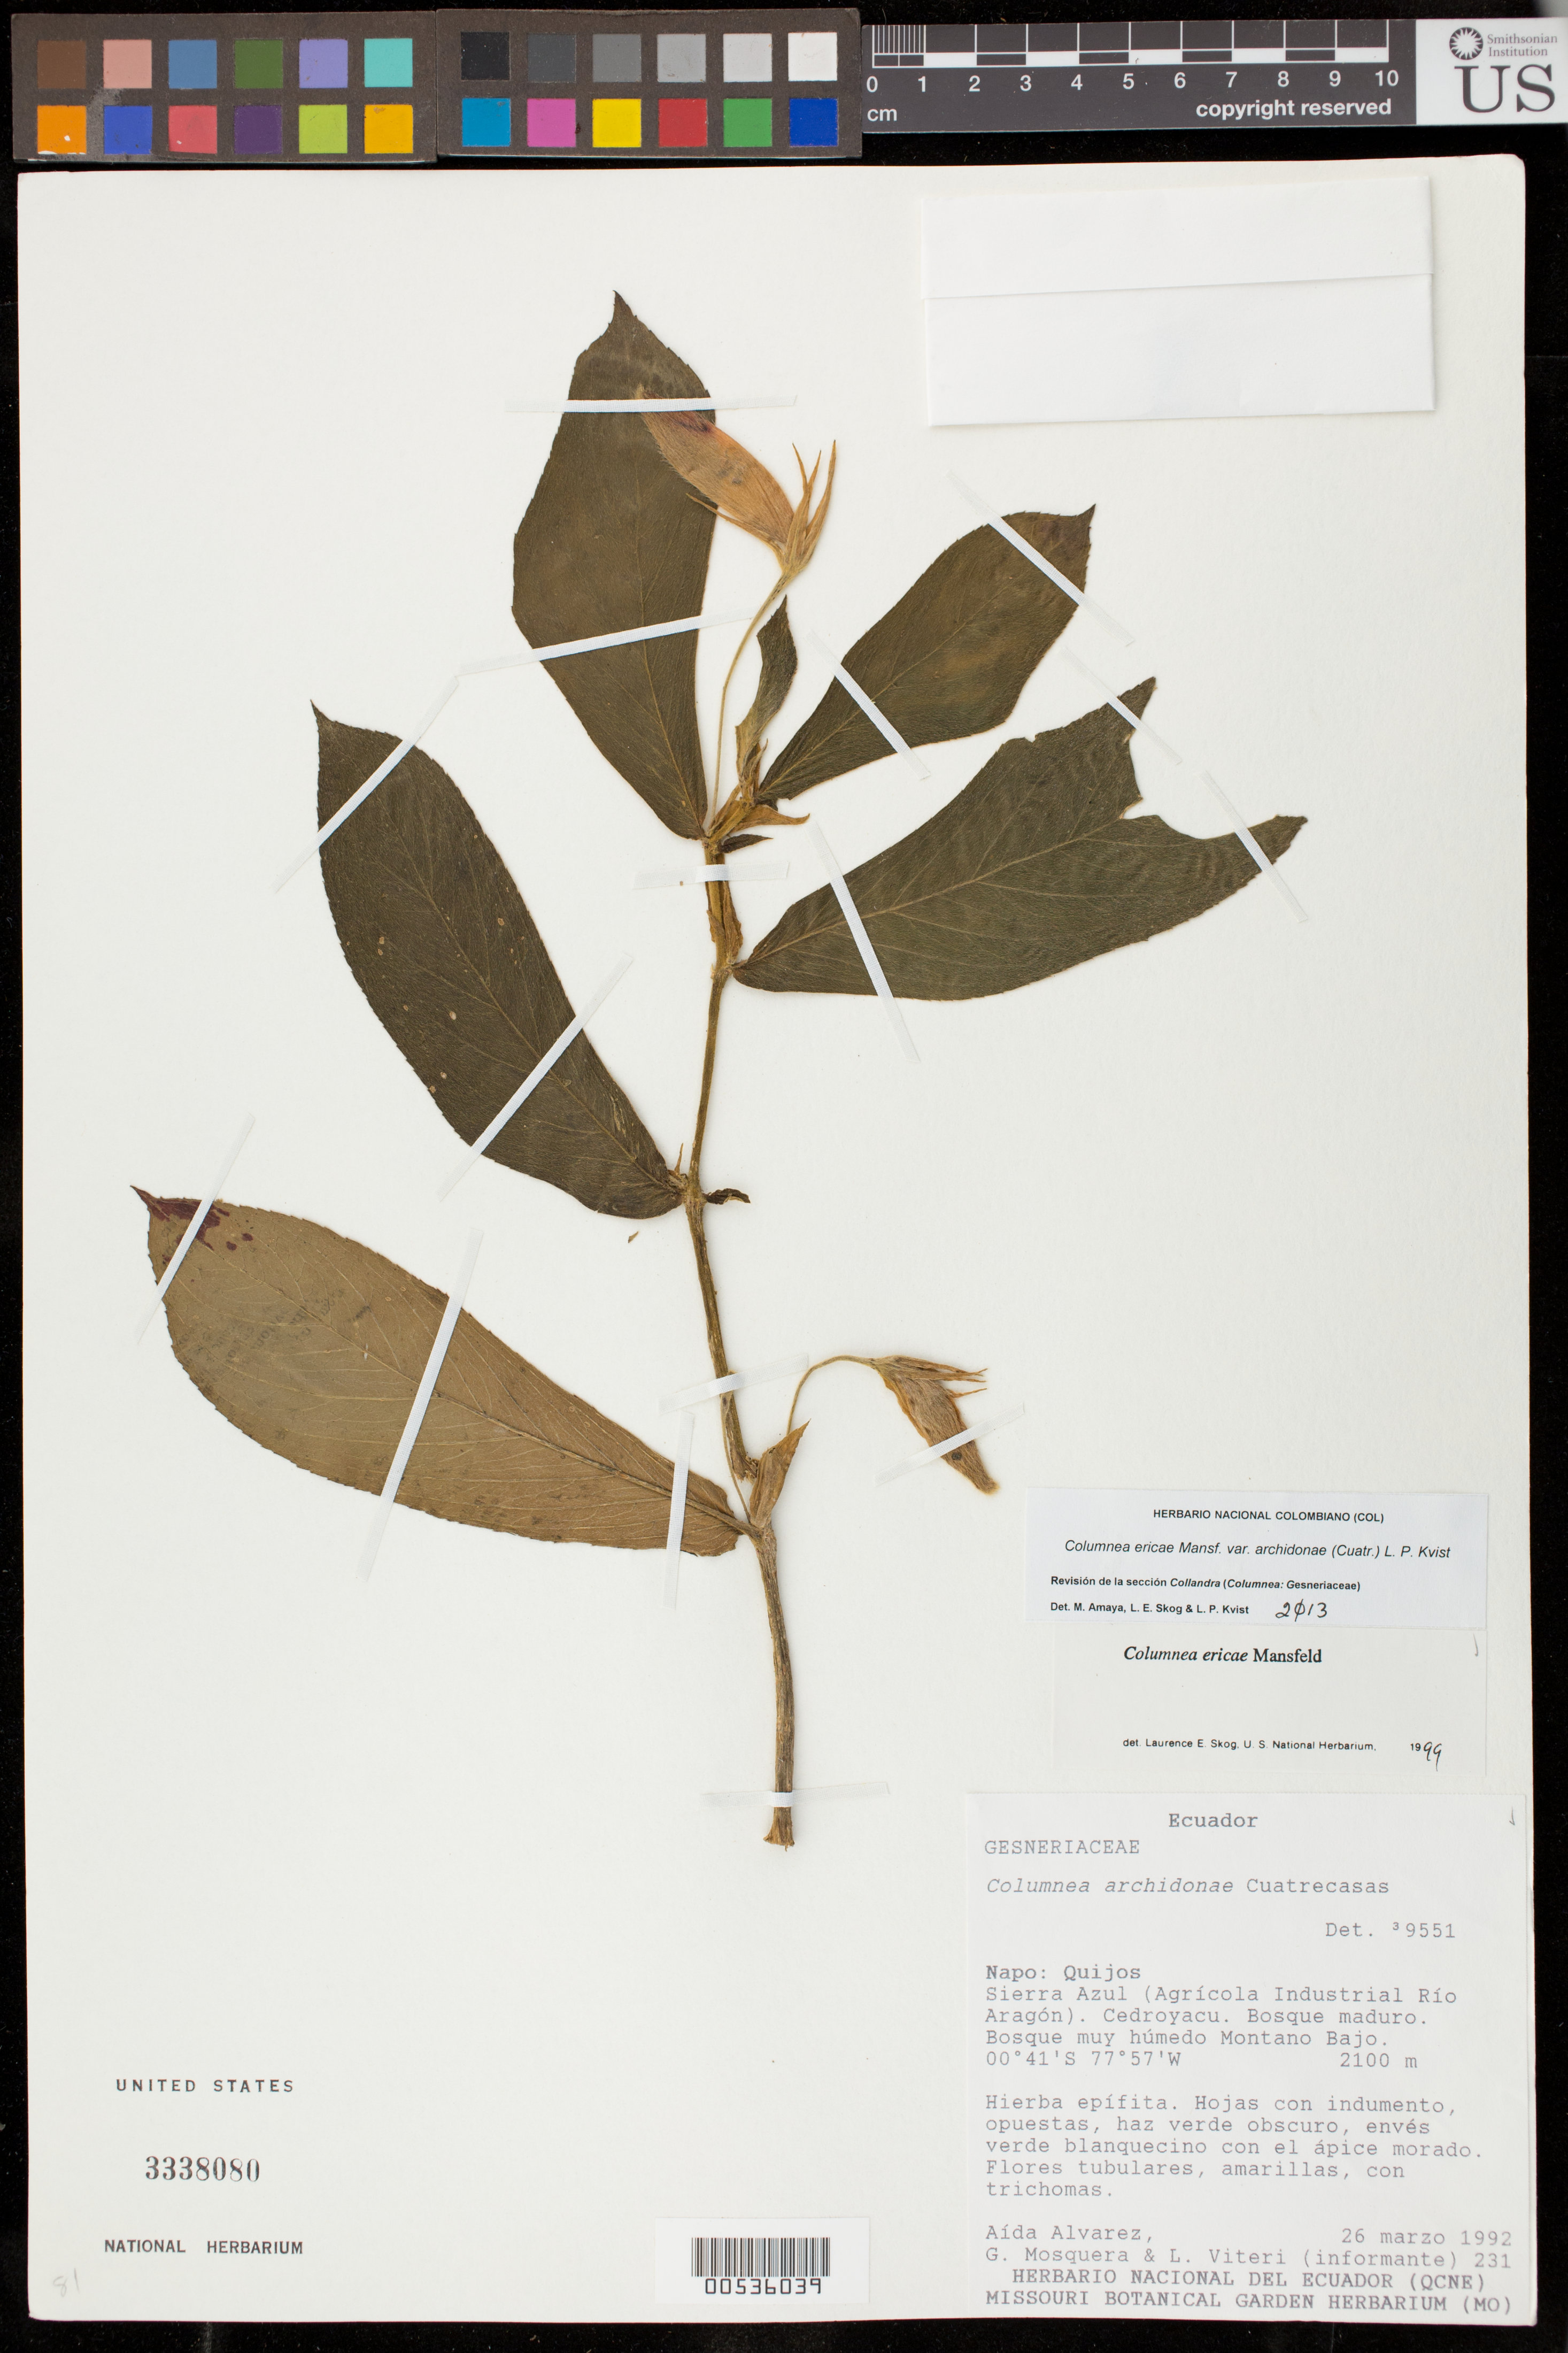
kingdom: Plantae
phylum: Tracheophyta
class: Magnoliopsida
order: Lamiales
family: Gesneriaceae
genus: Columnea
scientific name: Columnea ericae var. archidonae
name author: (Cuatrec.) L.P. Kvist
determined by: Amaya-Márquez, M.; Skog, Laurence E.; Kvist, L. P.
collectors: A. Alvarez, G. Mosquera & L. Viteri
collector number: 231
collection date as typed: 26 Mar 1992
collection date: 1992-03-26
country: Ecuador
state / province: Napo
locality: Quijos; Sierra Azul (Agrícola Industrial Río Aragón). Cedroyacu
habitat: Bosque maduro; bosque muy húmedo montano bajo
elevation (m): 2100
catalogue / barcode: US 3338080